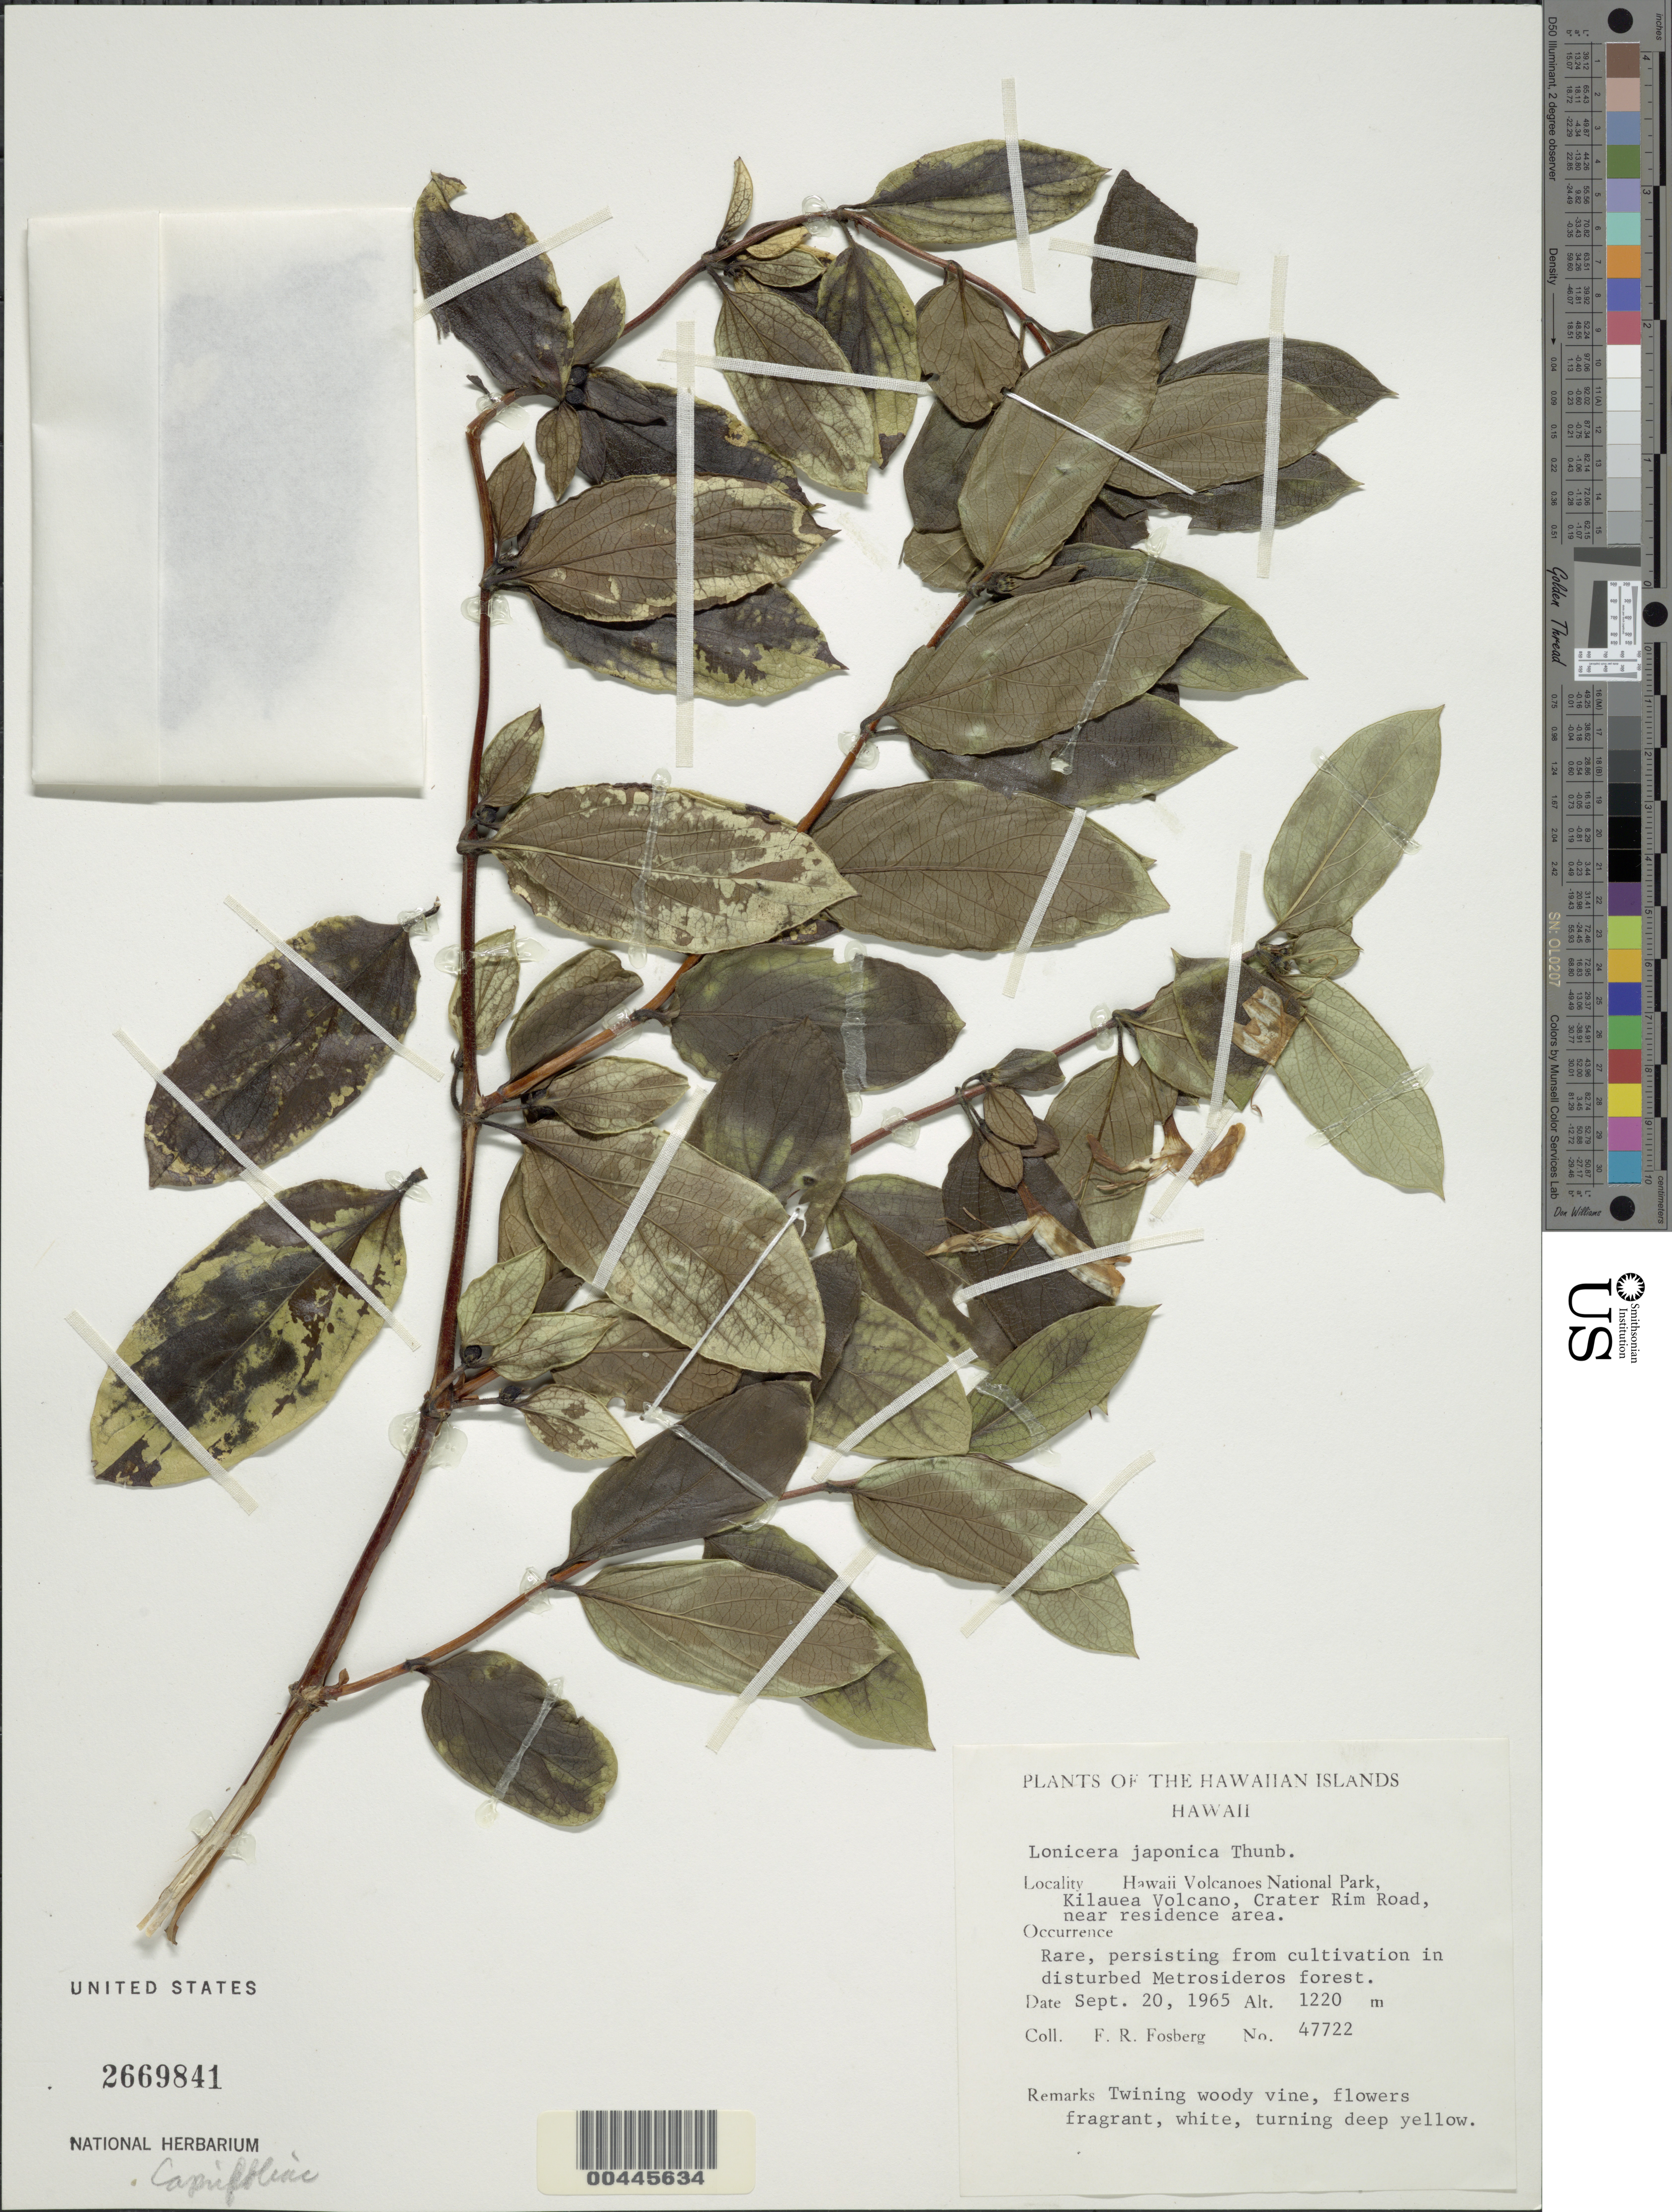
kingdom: Plantae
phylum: Tracheophyta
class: Magnoliopsida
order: Dipsacales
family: Caprifoliaceae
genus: Lonicera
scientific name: Lonicera japonica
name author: Thunb.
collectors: F. R. Fosberg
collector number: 47722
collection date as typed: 20 Sep 1965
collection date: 1965-09-20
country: United States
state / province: Hawaii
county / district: Hawaii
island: Hawaii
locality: Hawaii Volcanoes National Park, Kilauea Volcano, Crater Rim Rd.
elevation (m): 1220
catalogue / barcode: US 2669841